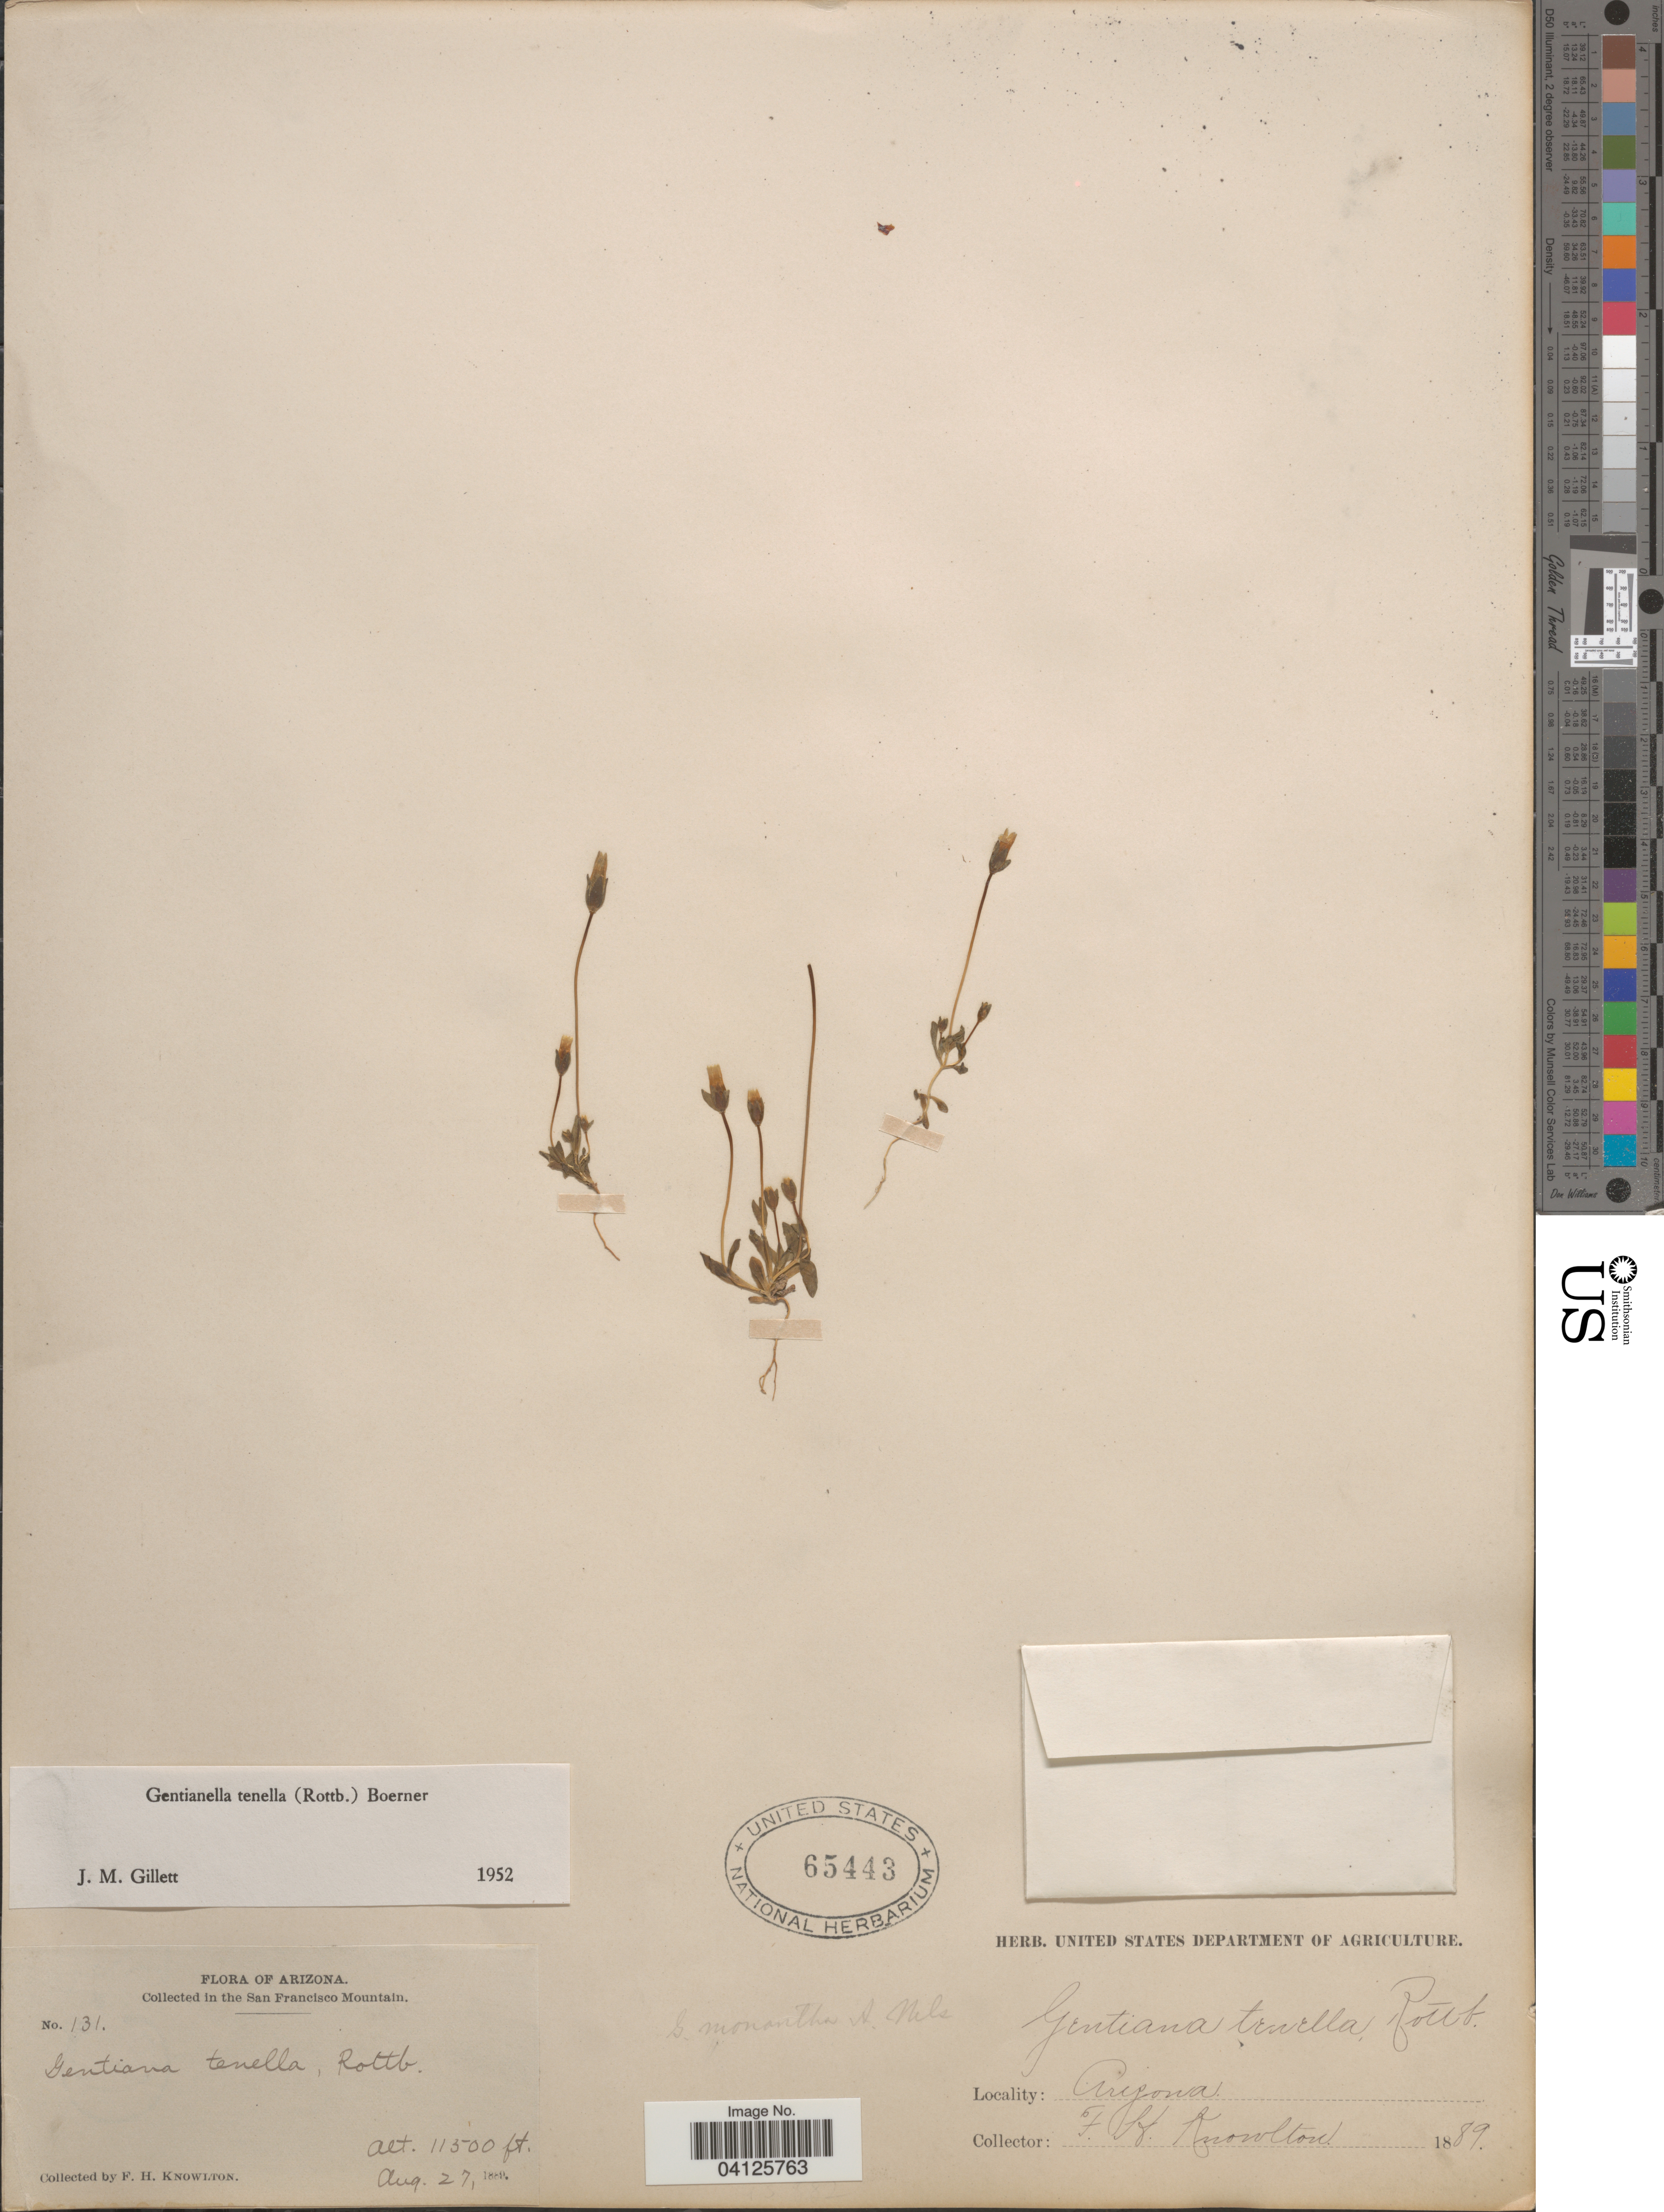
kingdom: Plantae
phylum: Tracheophyta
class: Magnoliopsida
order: Gentianales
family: Gentianaceae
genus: Gentianella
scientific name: Gentianella tenella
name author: (Rottb.) Börner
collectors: F. H. Knowlton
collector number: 131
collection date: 1889-08-27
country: United States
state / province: Arizona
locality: In the San Francisco Mountain.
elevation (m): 3505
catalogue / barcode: US 65443